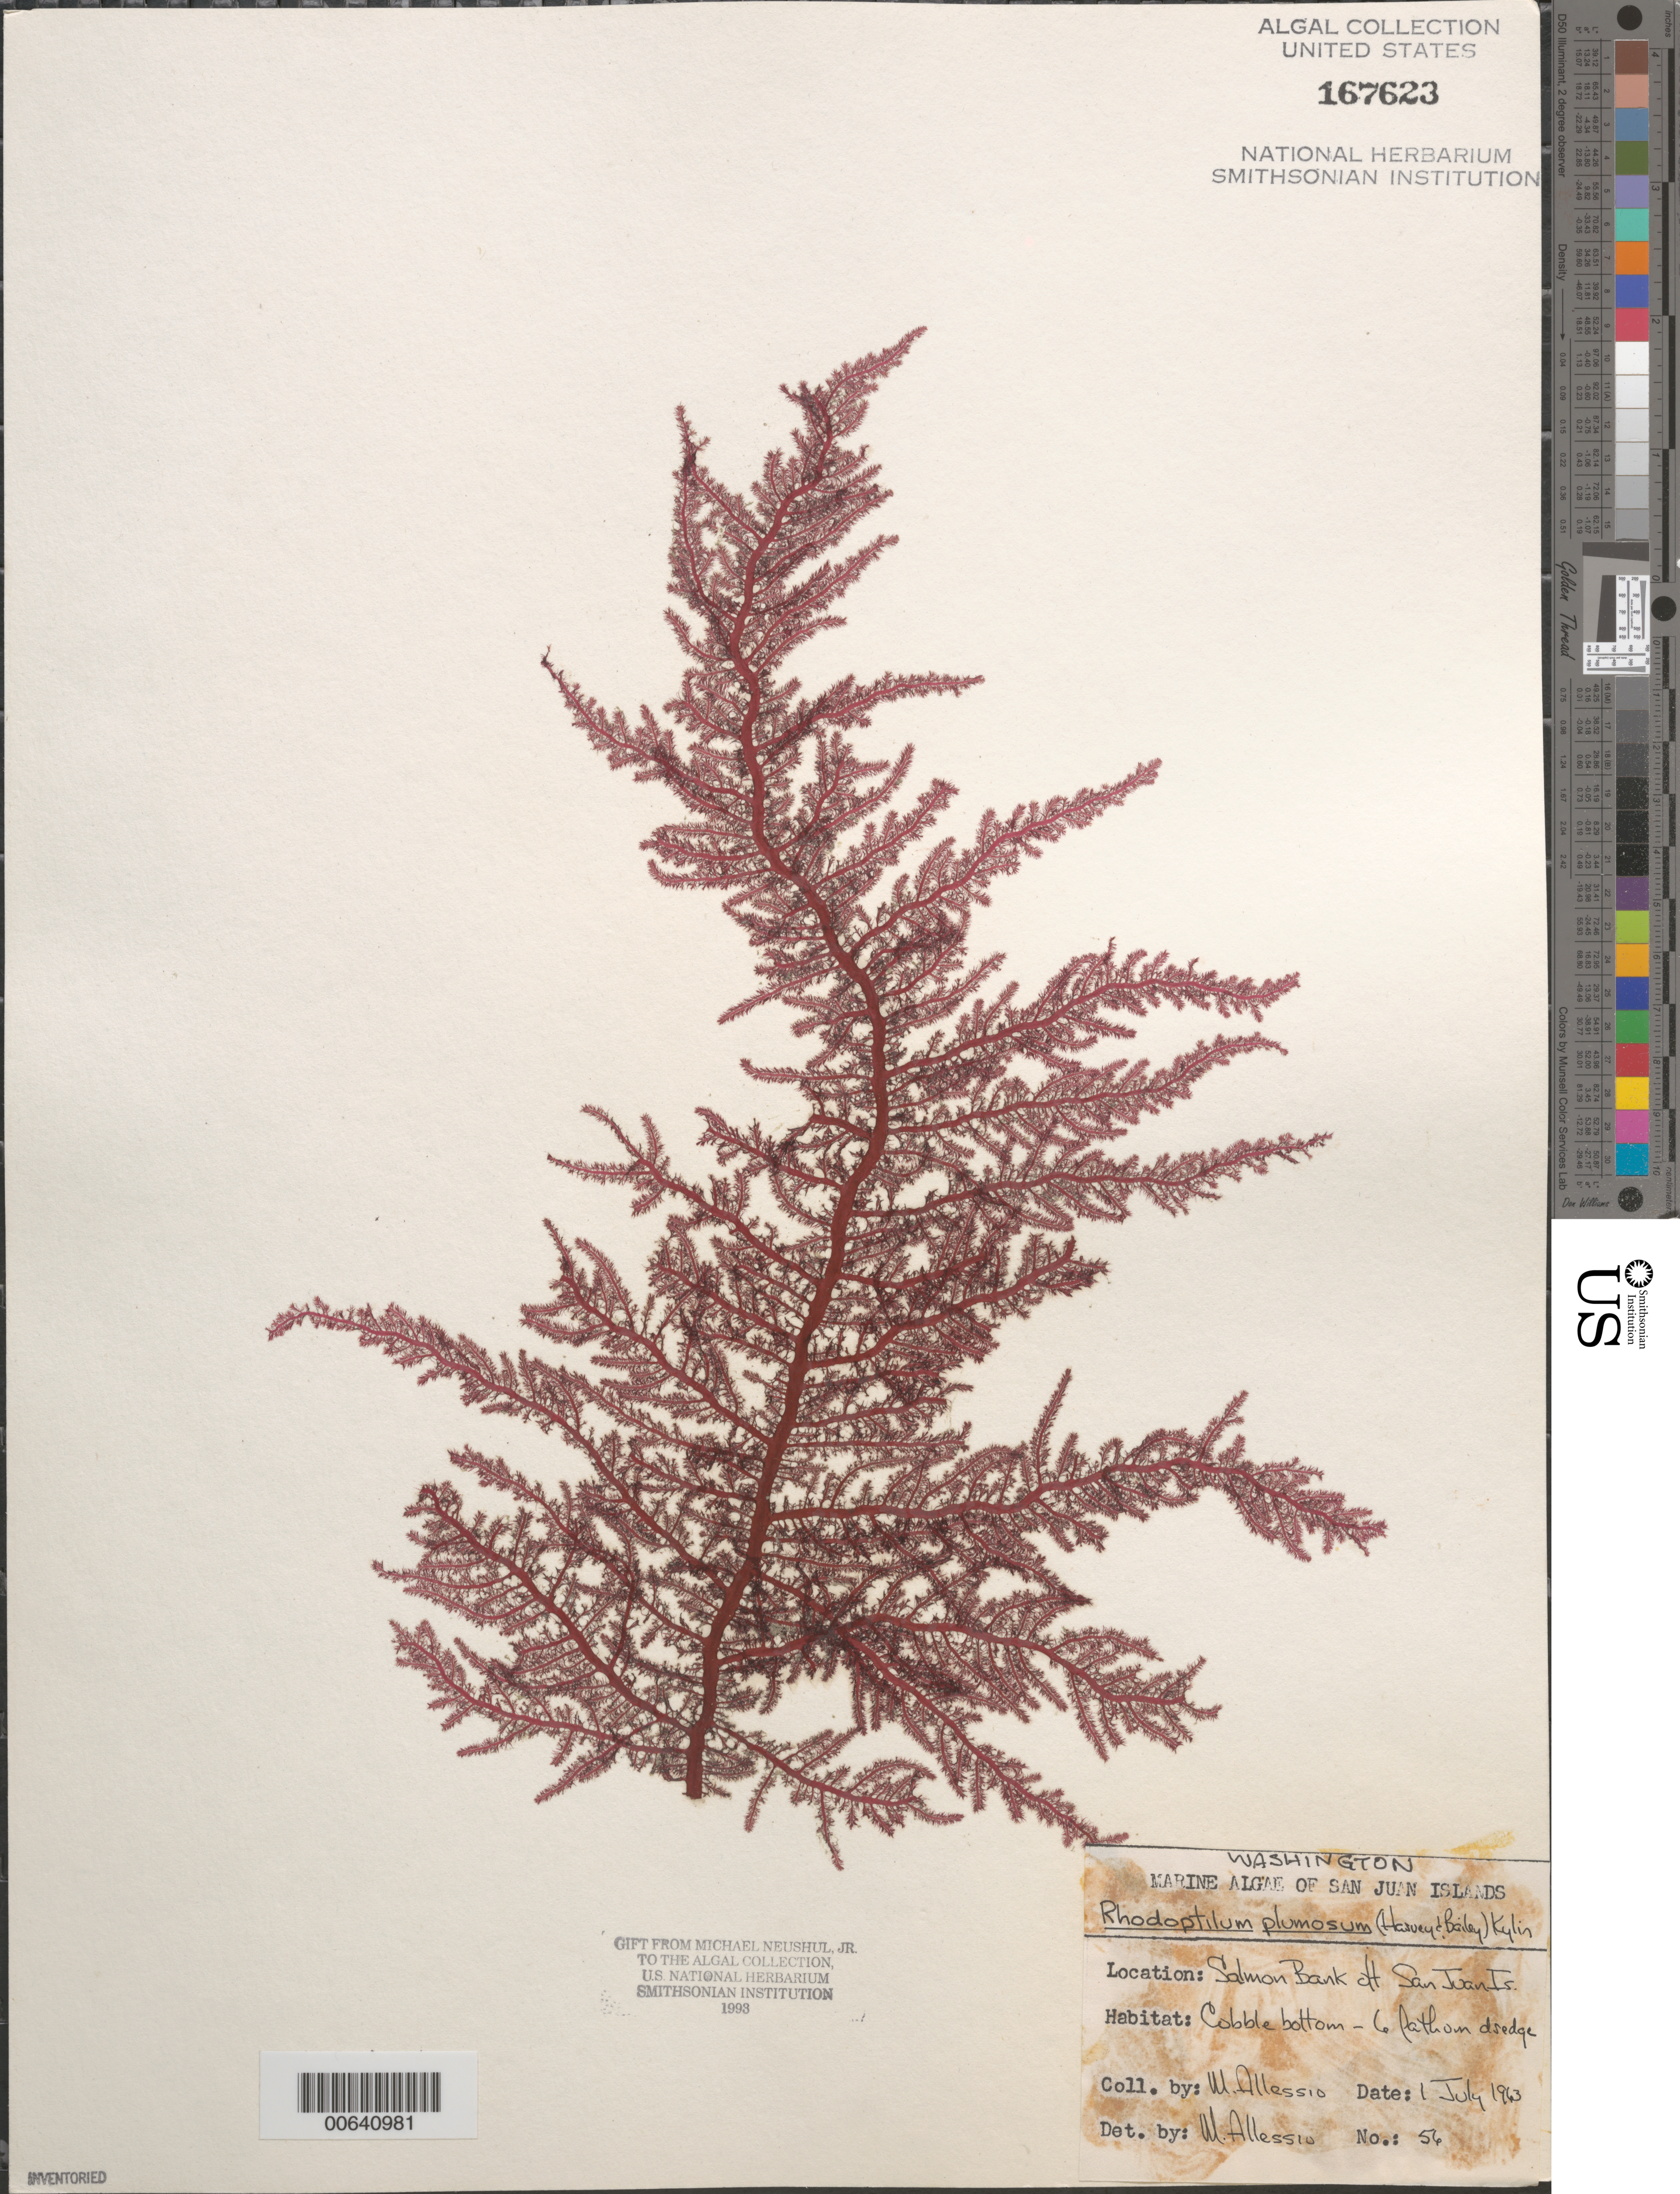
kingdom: Plantae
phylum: Rhodophyta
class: Florideophyceae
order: Ceramiales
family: Dasyaceae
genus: Rhodoptilum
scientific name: Rhodoptilum plumosum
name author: (Harv. & Bail.) Kylin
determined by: Allessio, M.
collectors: M. Allessio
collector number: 56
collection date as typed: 01 Jul 1963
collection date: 1963-07-01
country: United States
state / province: Washington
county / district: San Juan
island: San Juan Island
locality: Salmon Bank, off San Juan Island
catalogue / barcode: US 167623